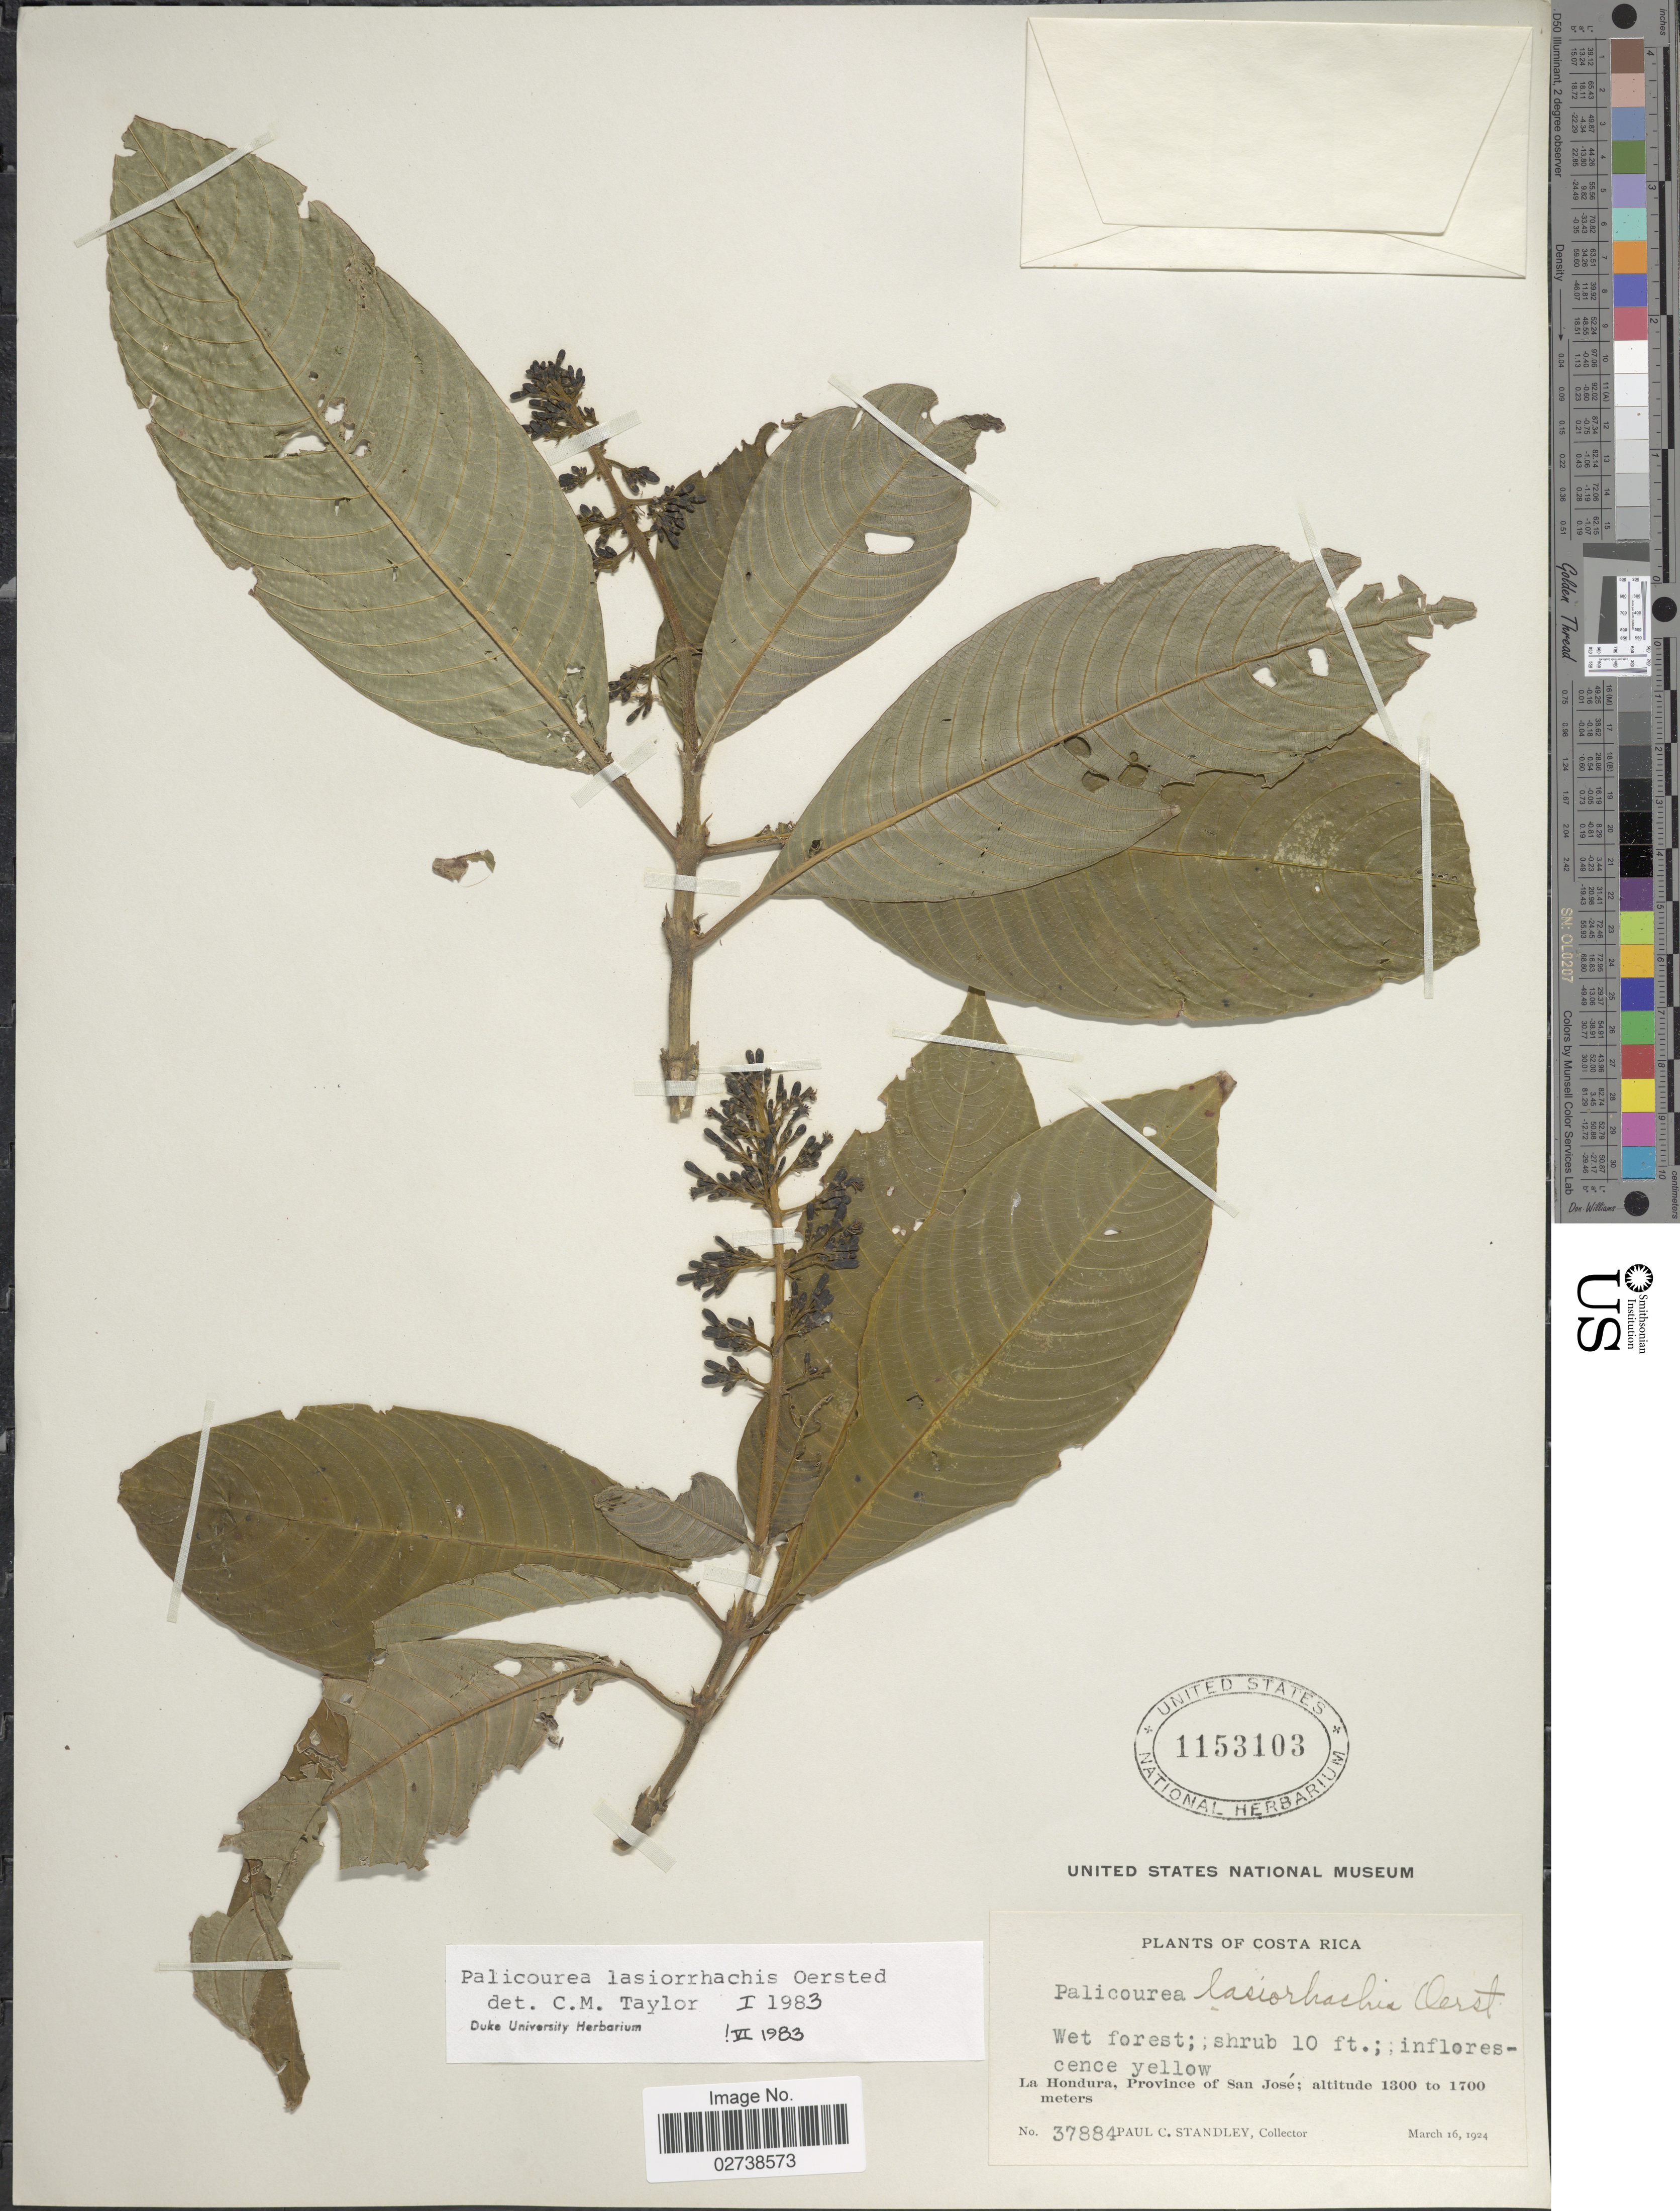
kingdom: Plantae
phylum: Tracheophyta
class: Magnoliopsida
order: Gentianales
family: Rubiaceae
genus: Palicourea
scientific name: Palicourea lasiorrhachis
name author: Oerst.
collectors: P. C. Standley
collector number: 37884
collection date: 1924-03-16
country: Costa Rica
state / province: San José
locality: Wet forest; La Hondura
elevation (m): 1300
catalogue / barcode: US 1153103